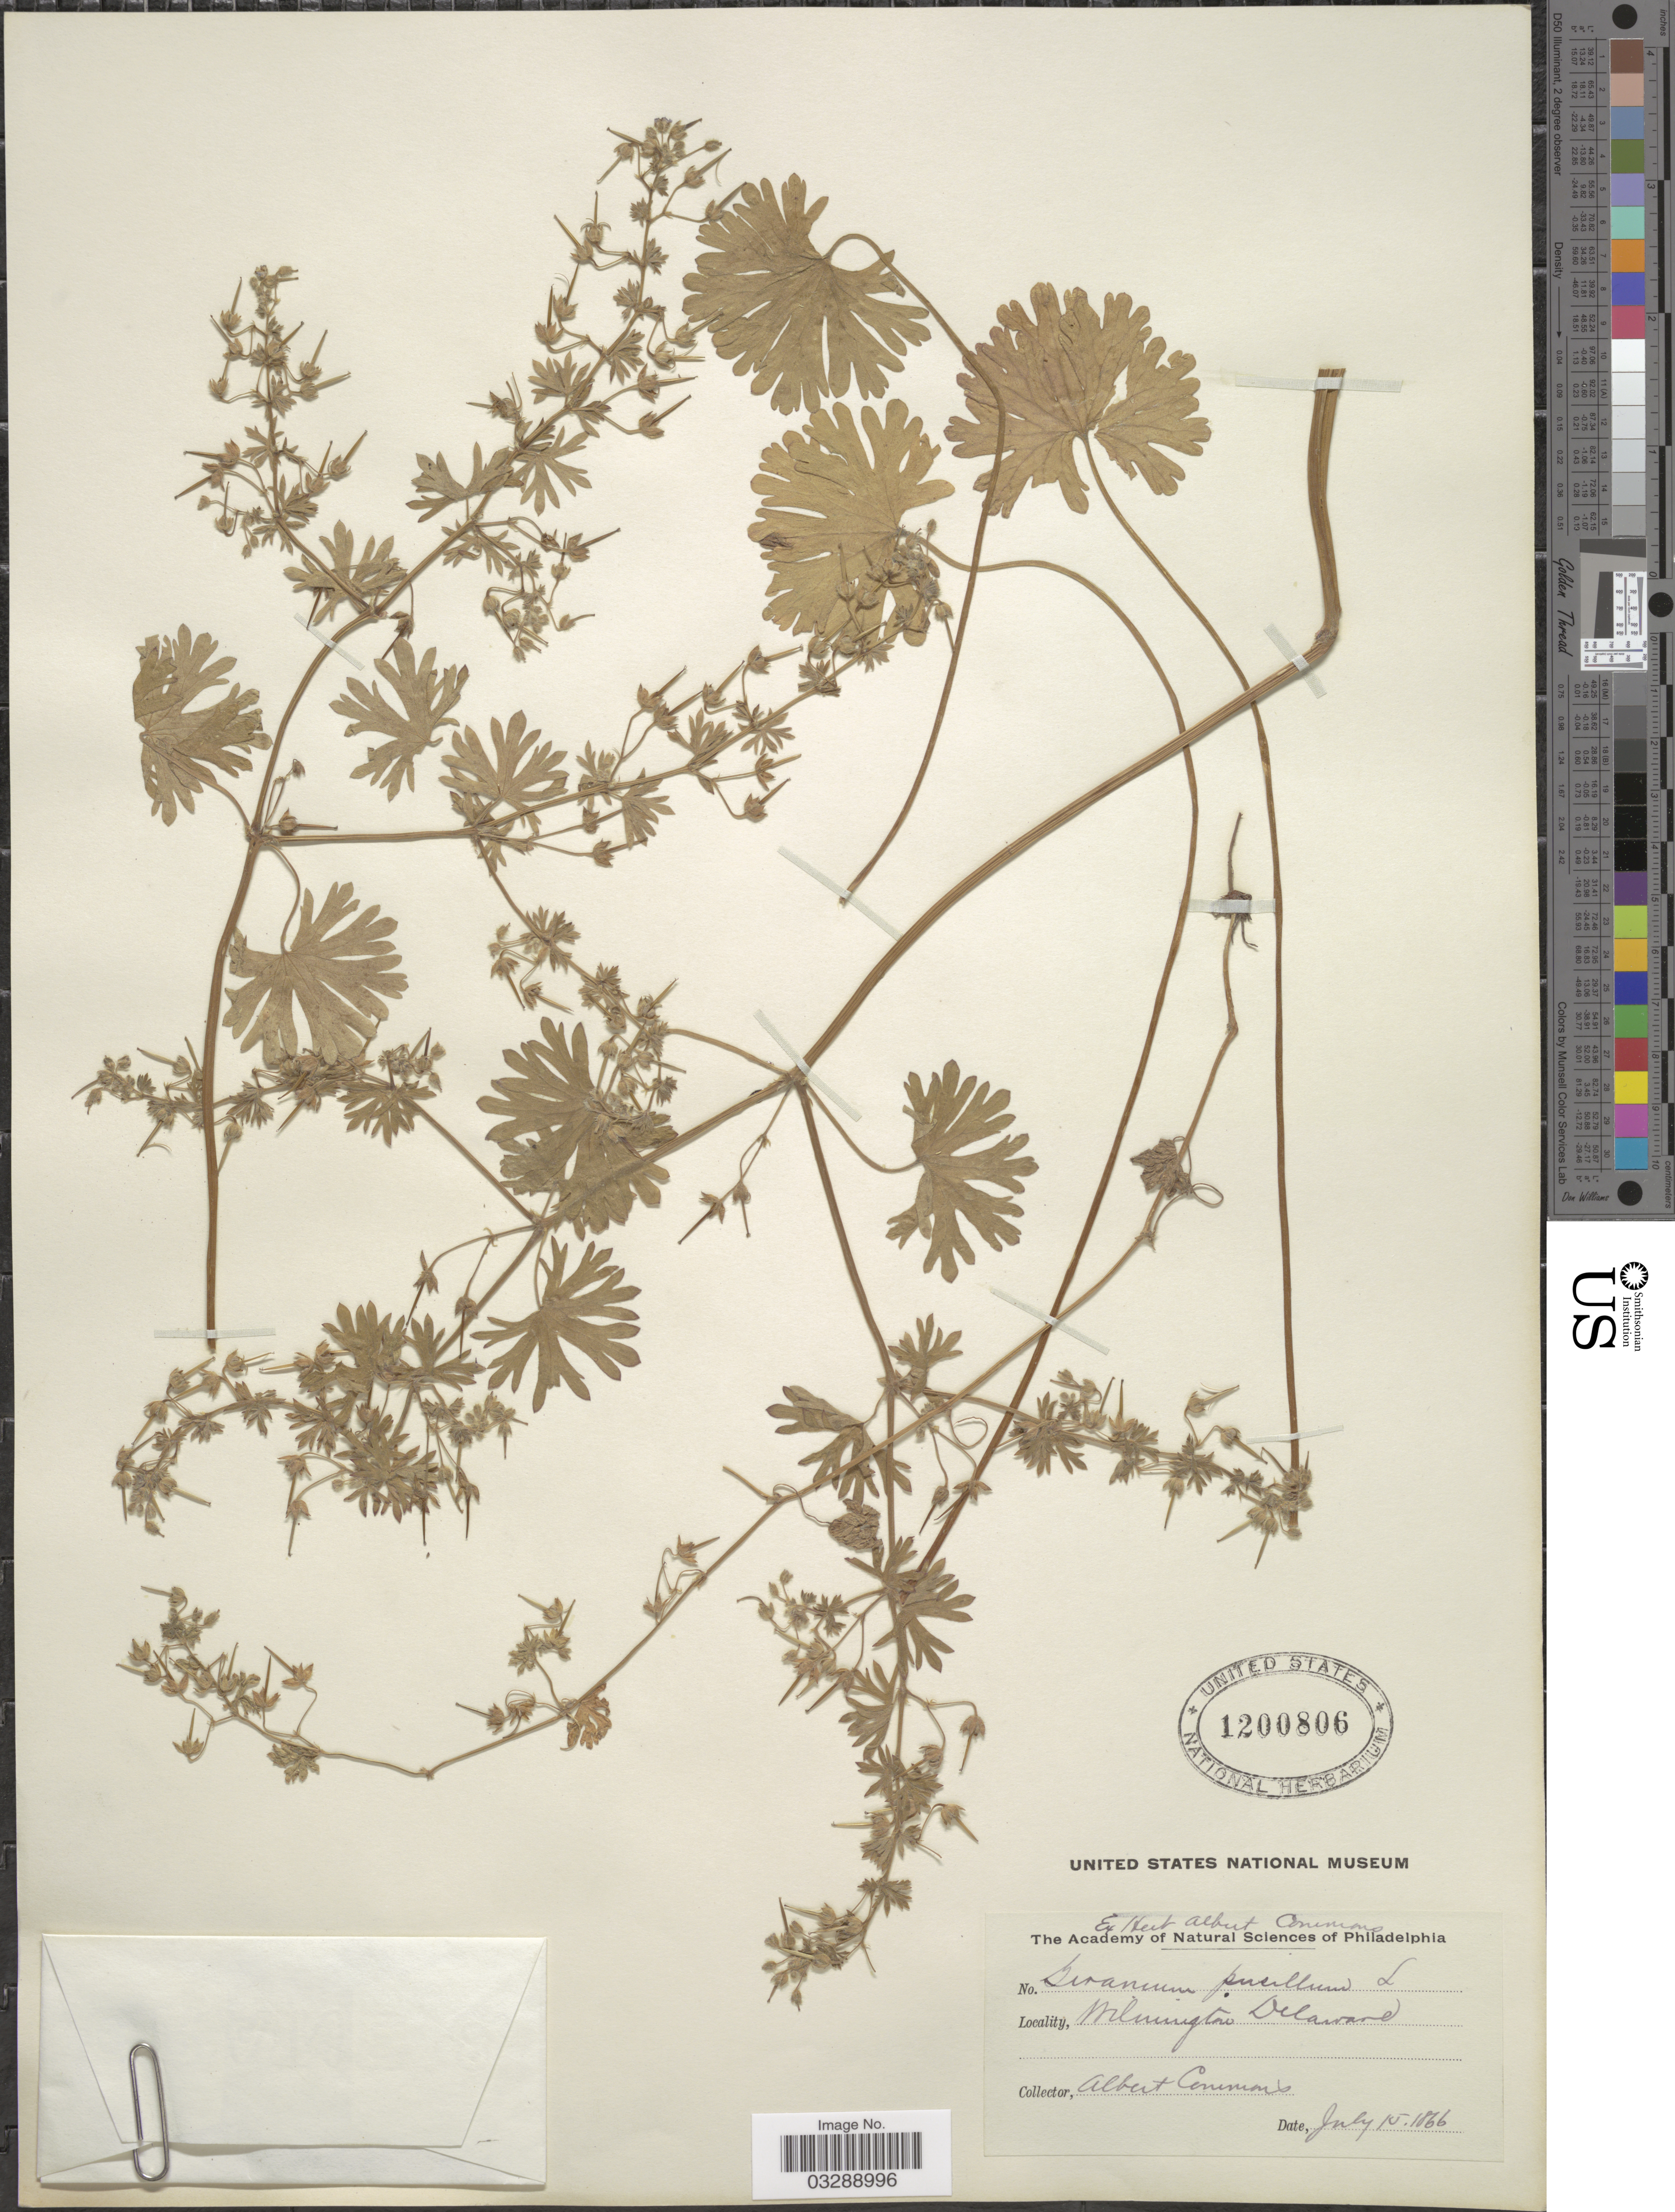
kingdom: Plantae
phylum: Tracheophyta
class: Magnoliopsida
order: Geraniales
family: Geraniaceae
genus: Geranium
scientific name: Geranium pusillum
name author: L.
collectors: A. Commons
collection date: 1866-07-15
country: United States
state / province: Delaware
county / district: New Castle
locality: Wilmington.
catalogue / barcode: US 1200806